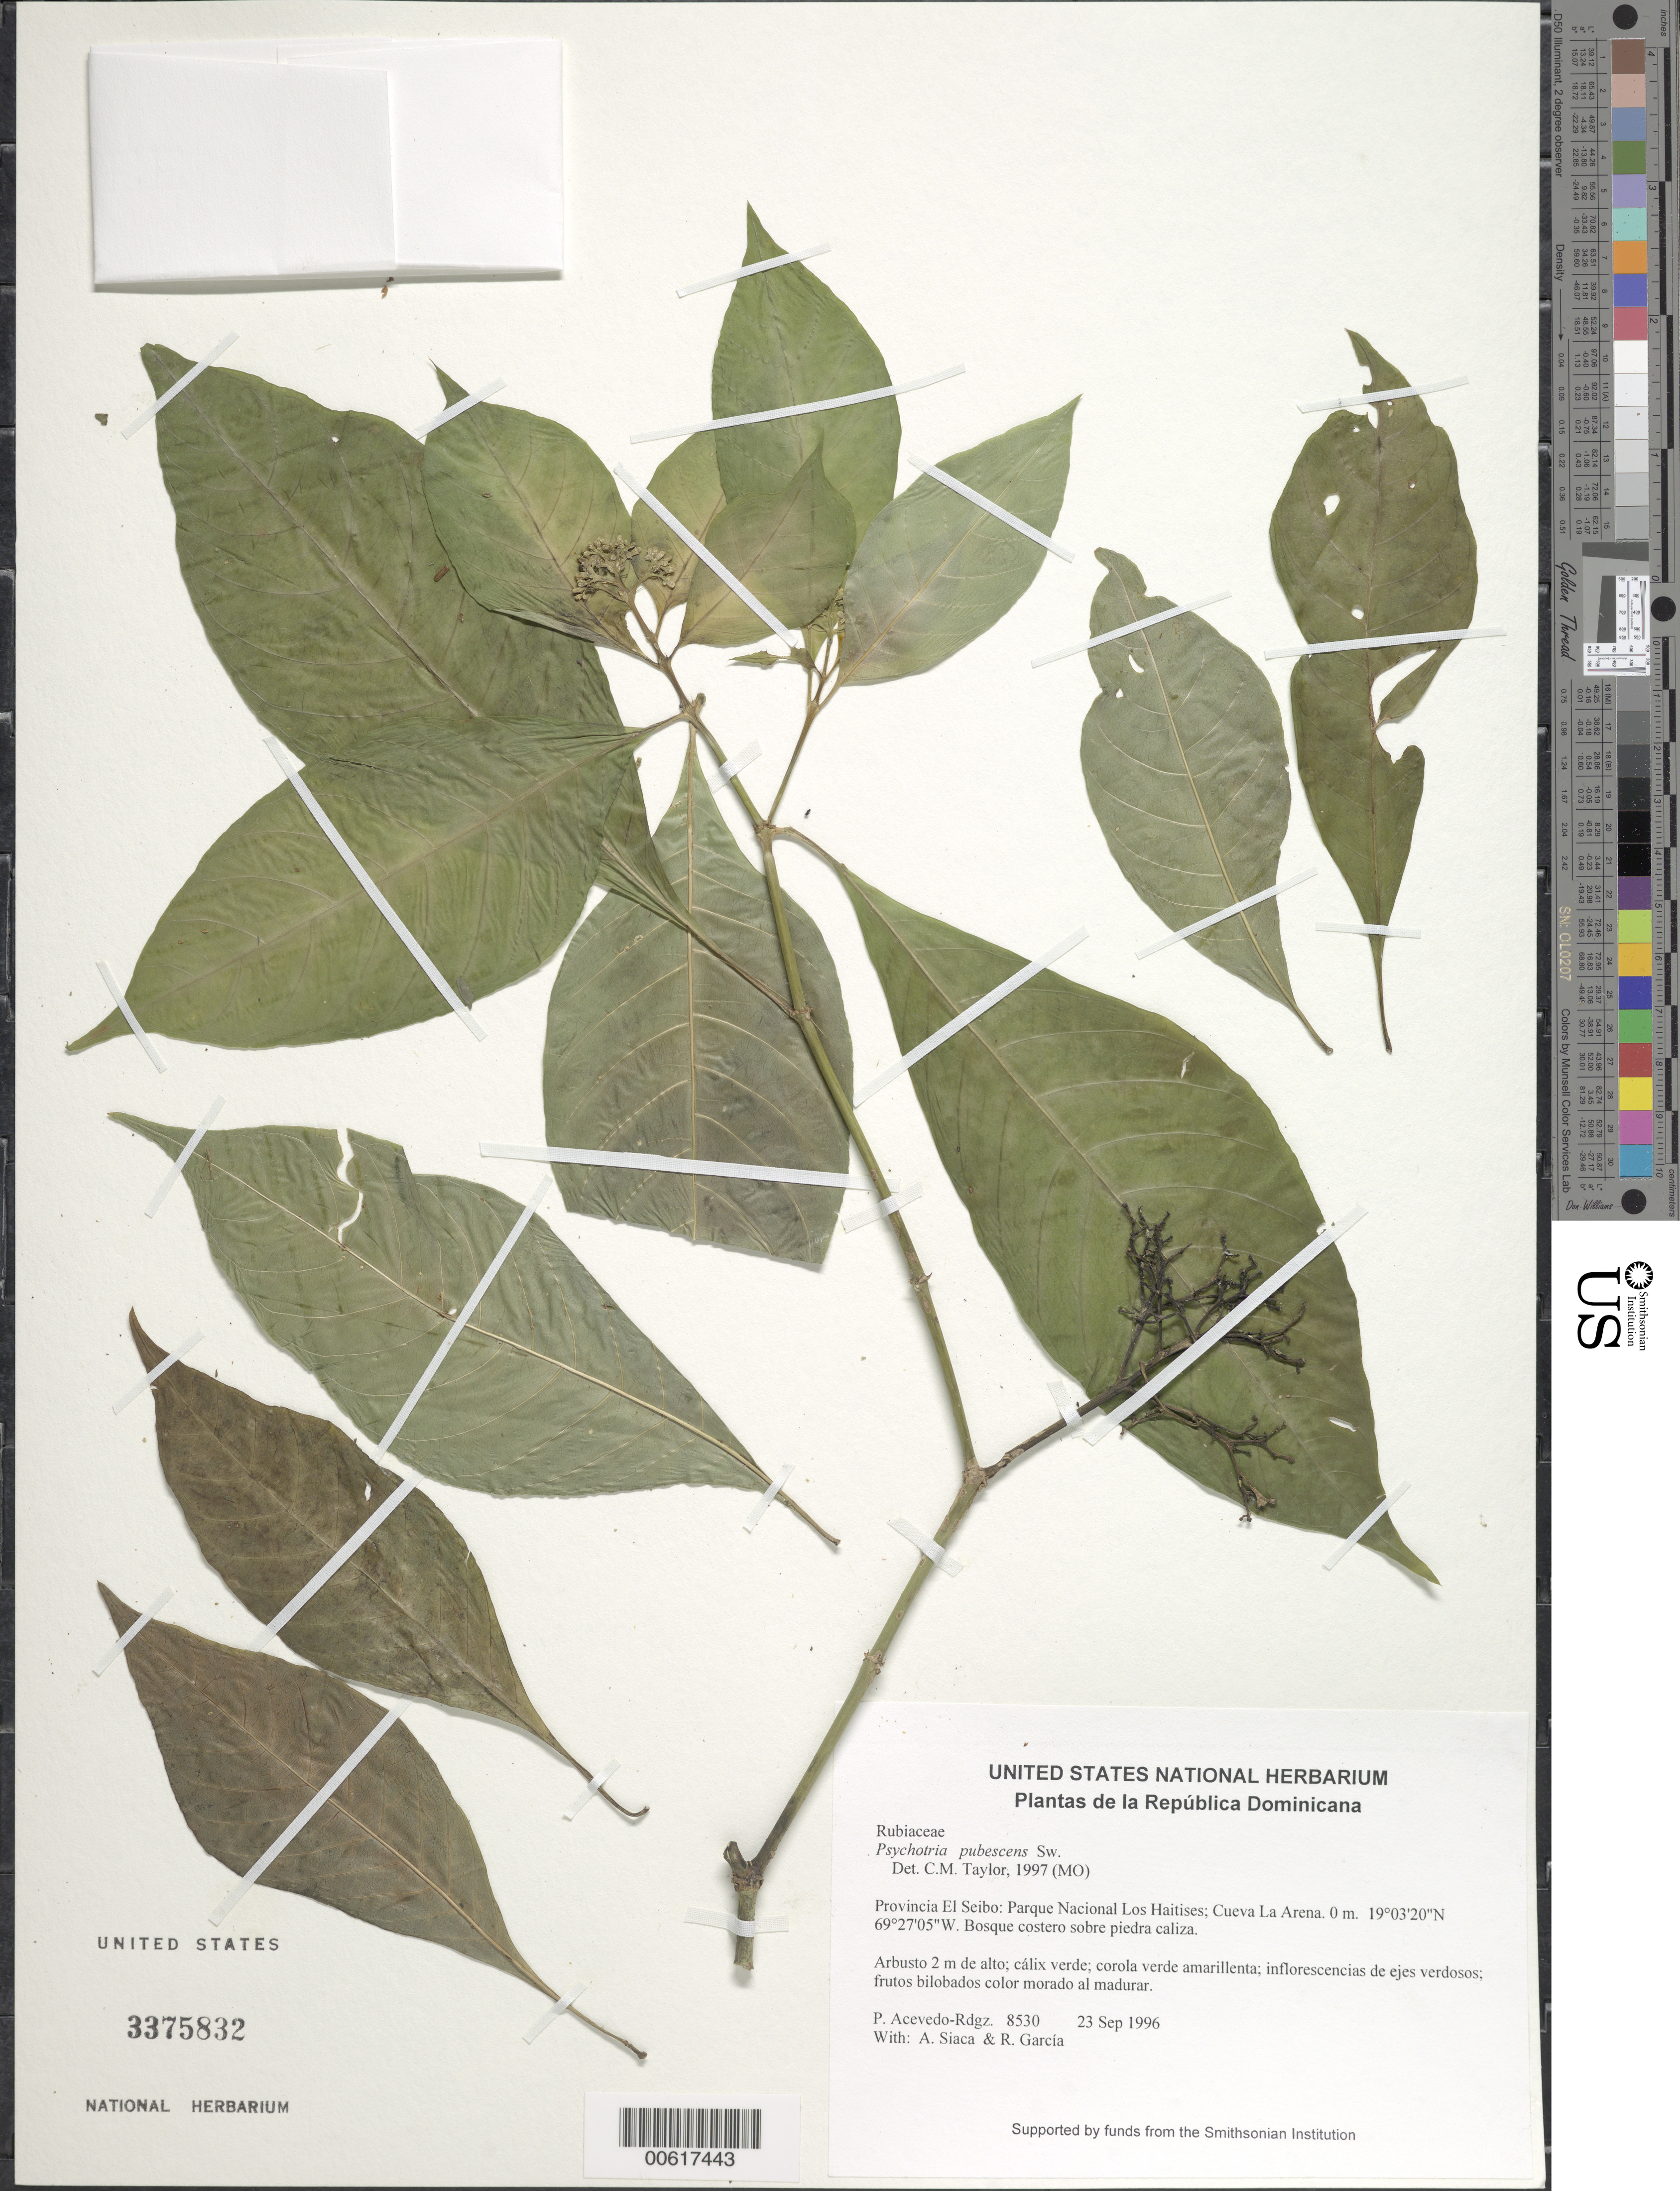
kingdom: Plantae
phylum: Tracheophyta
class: Magnoliopsida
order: Gentianales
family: Rubiaceae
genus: Psychotria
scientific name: Psychotria pubescens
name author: Sw.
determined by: Taylor, Charlotte M.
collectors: P. Acevedo-Rodr., A. Siaca & R. G. García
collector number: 8530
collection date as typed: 23 Sep 1996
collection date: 1996-09-23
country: Dominican Republic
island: Hispaniola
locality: Provincia El Seibo: Parque Nacional Los Haitises; Cueva La Arena.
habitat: Bosque costero sobre piedra caliza.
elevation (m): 0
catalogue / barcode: US 3375832